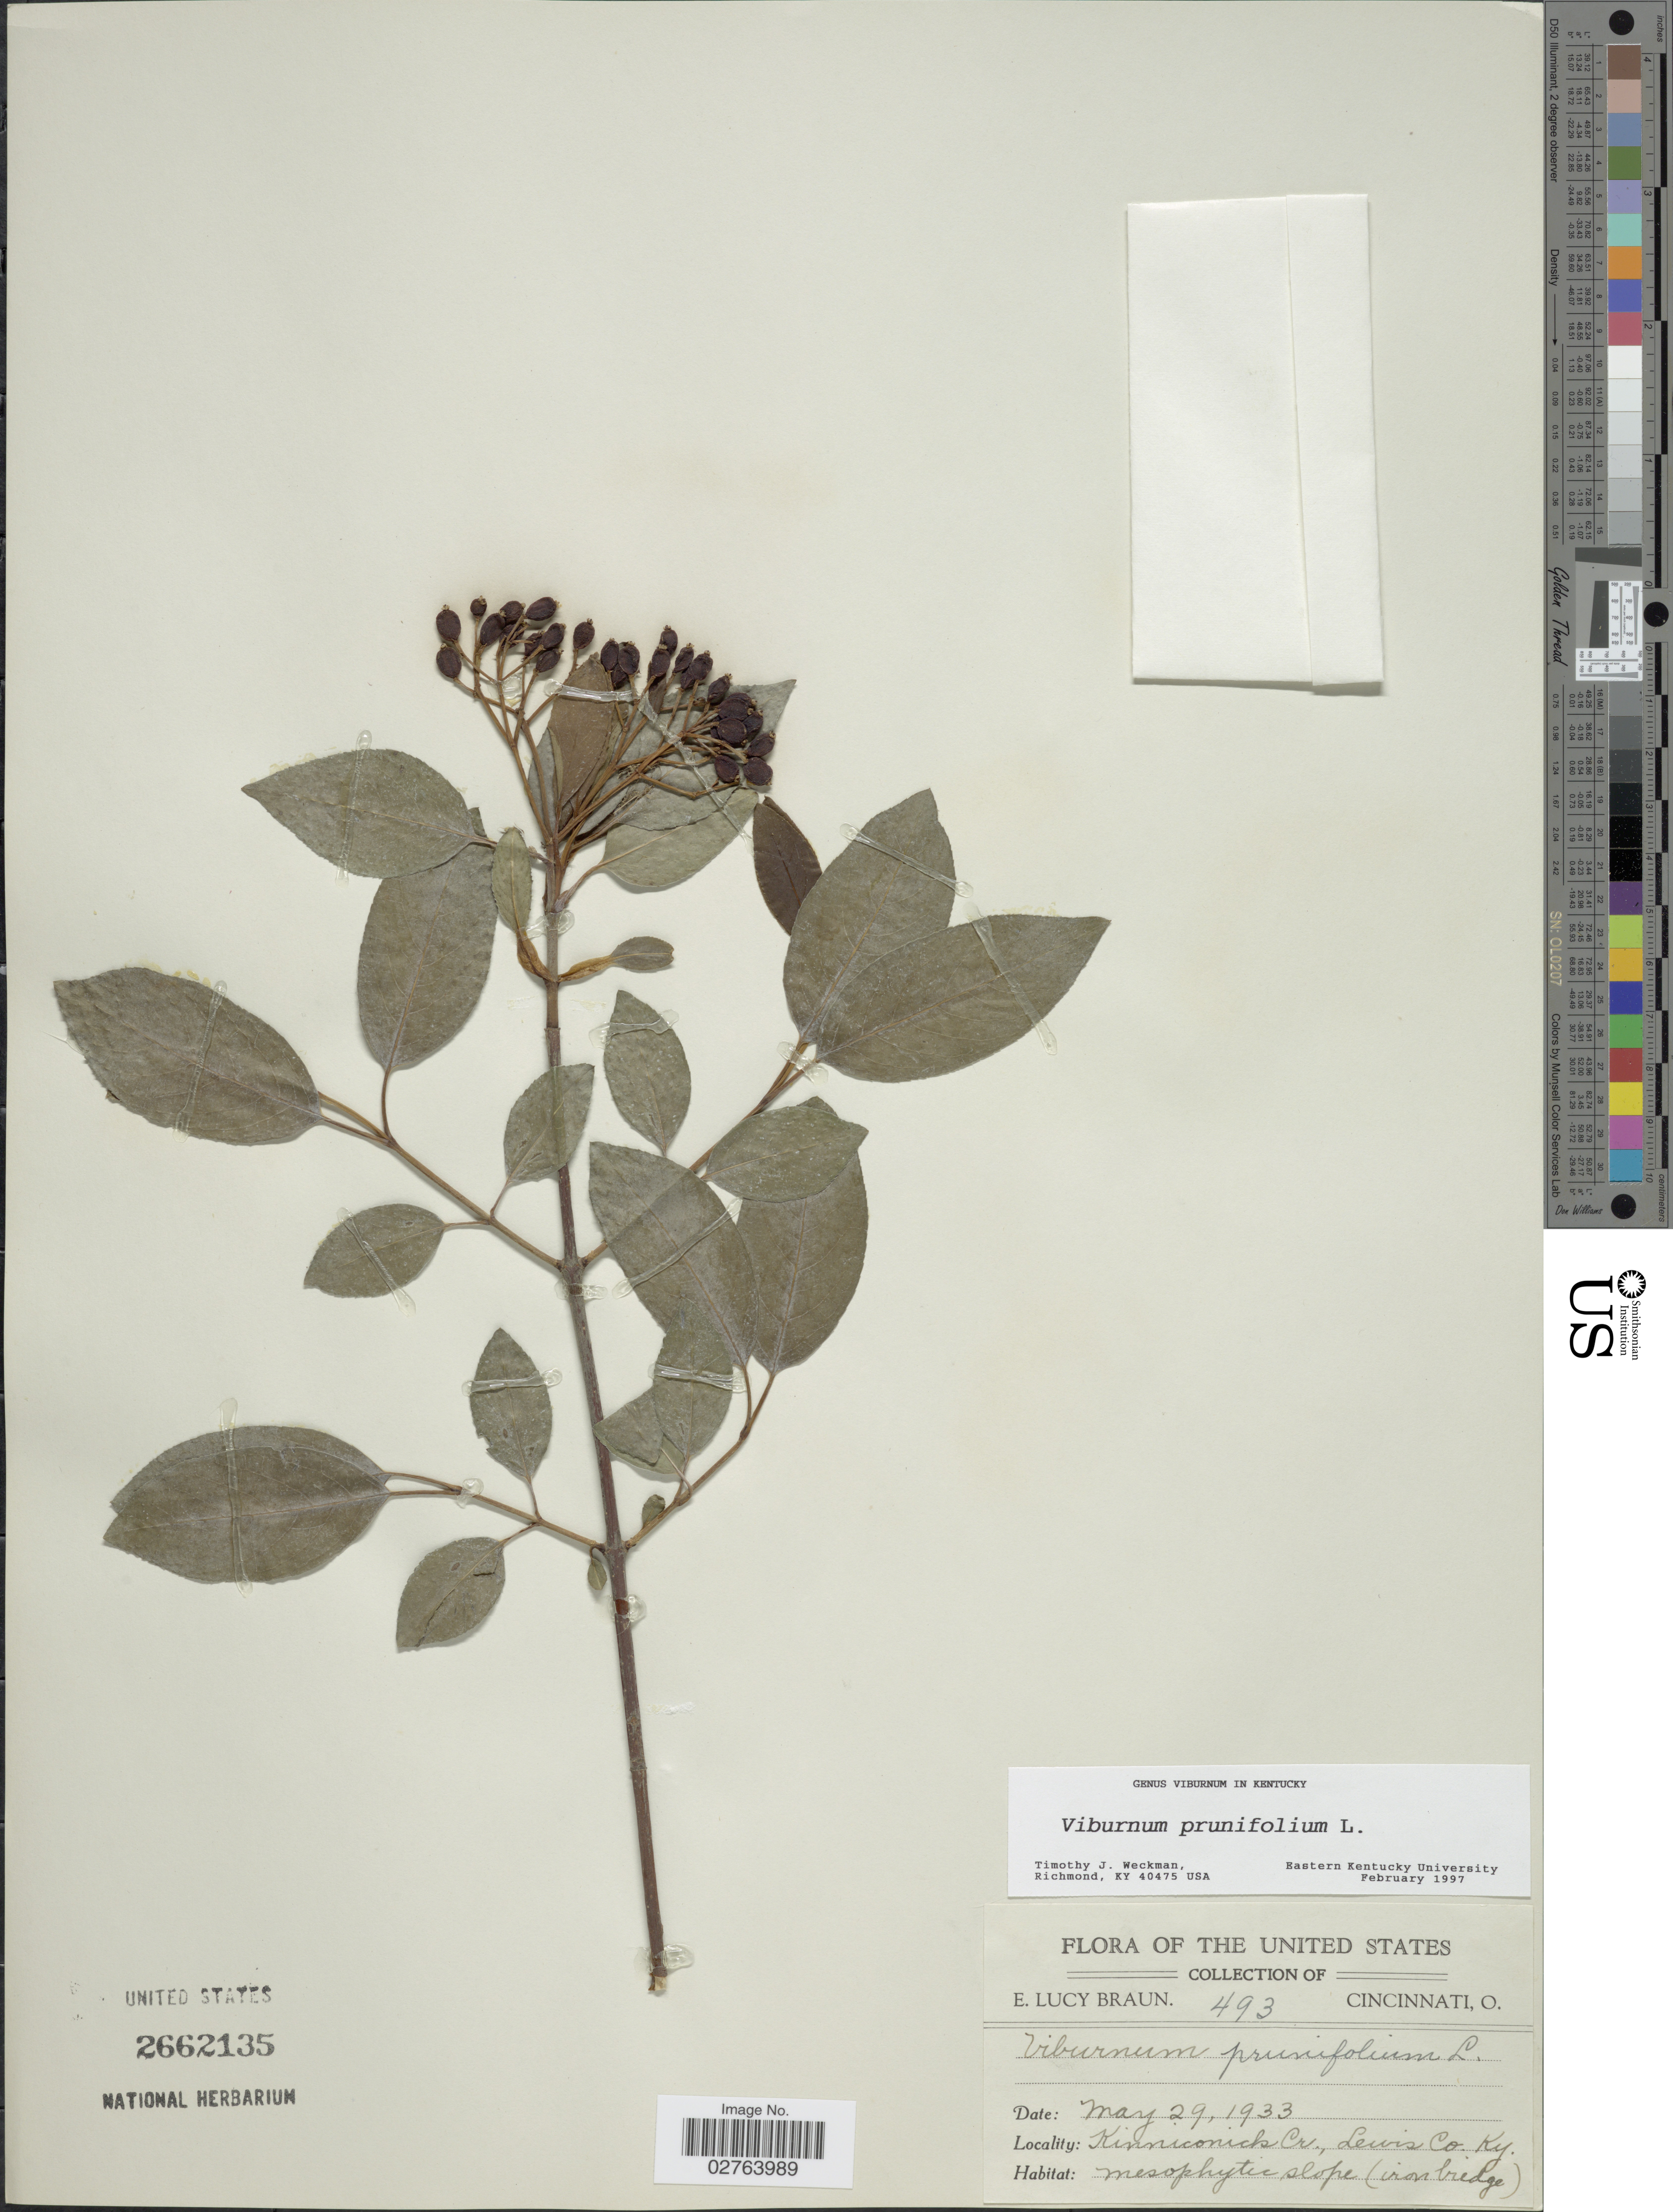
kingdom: Plantae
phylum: Tracheophyta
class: Magnoliopsida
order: Dipsacales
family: Viburnaceae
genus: Viburnum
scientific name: Viburnum prunifolium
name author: L.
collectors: E. L. Braun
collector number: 493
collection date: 1933-05-29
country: United States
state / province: Kentucky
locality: Kinniconick Cr., Lewis Co.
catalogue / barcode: US 2662135